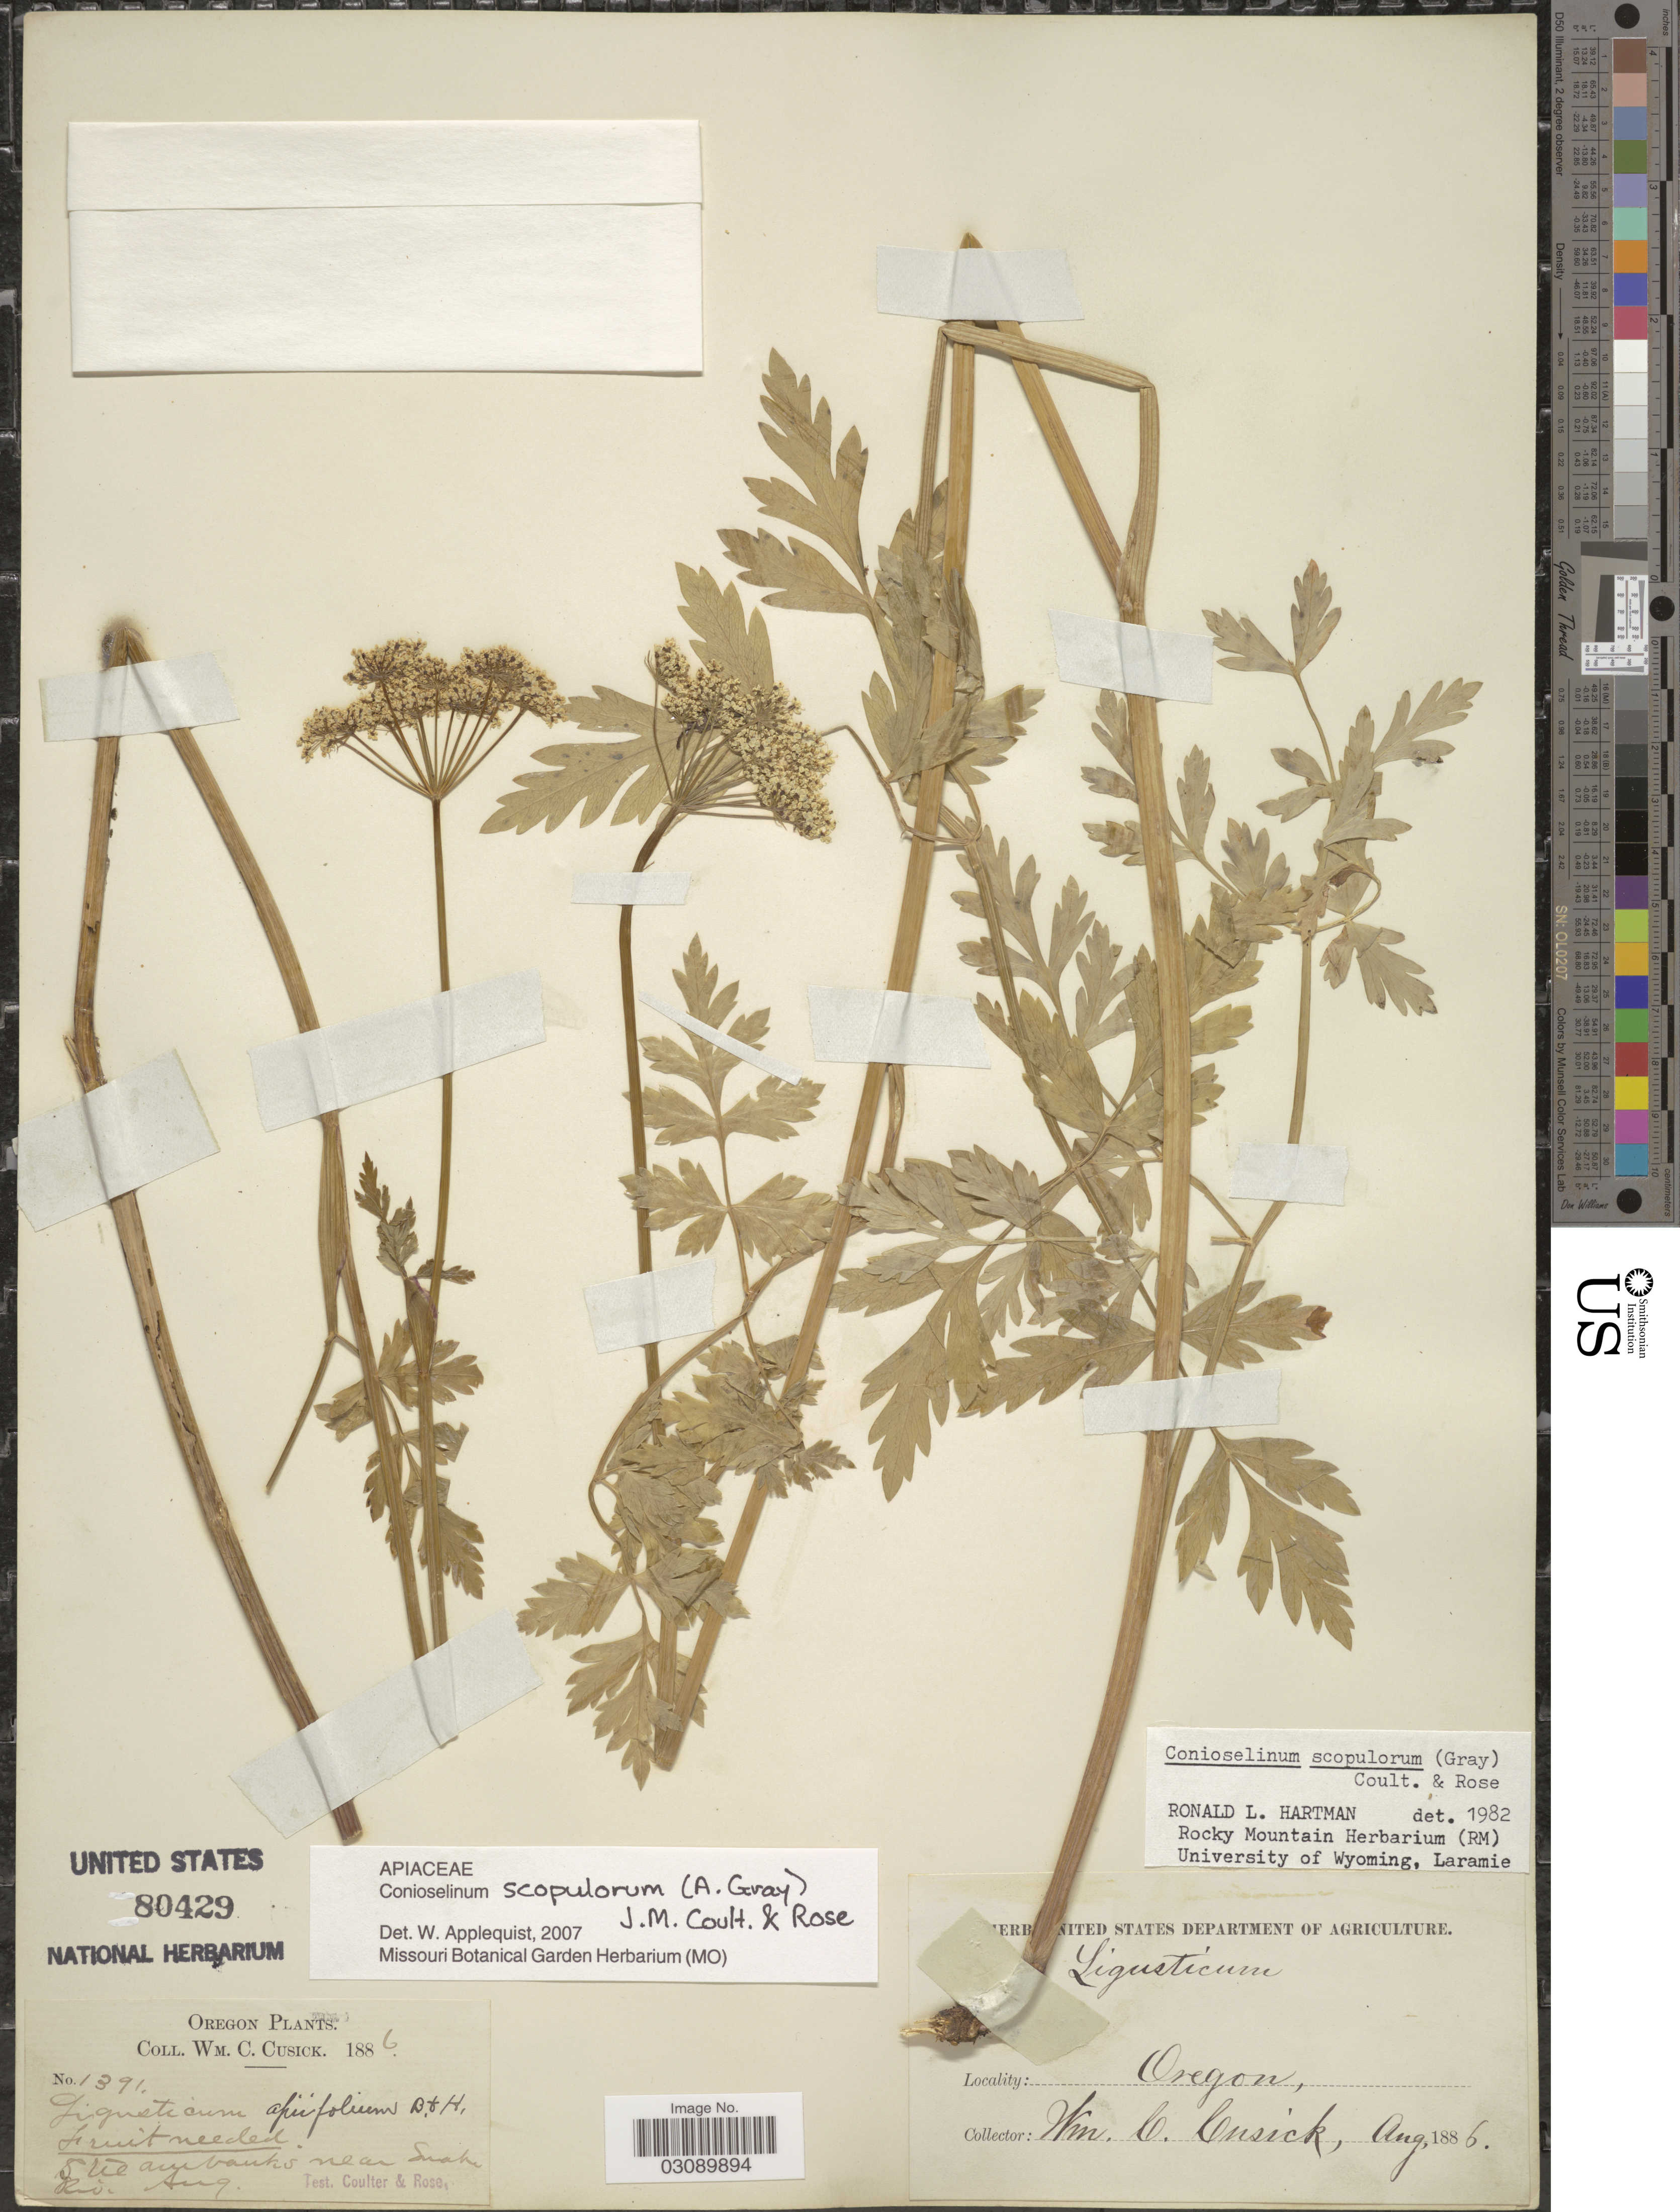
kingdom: Plantae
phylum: Tracheophyta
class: Magnoliopsida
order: Apiales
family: Apiaceae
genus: Conioselinum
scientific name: Conioselinum scopulorum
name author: (A. Gray) J.M. Coult. & Rose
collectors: W. C. Cusick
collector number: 1391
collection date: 1886-08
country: United States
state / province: Oregon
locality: Stream banks near Snake Riv.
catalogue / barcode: US 80429